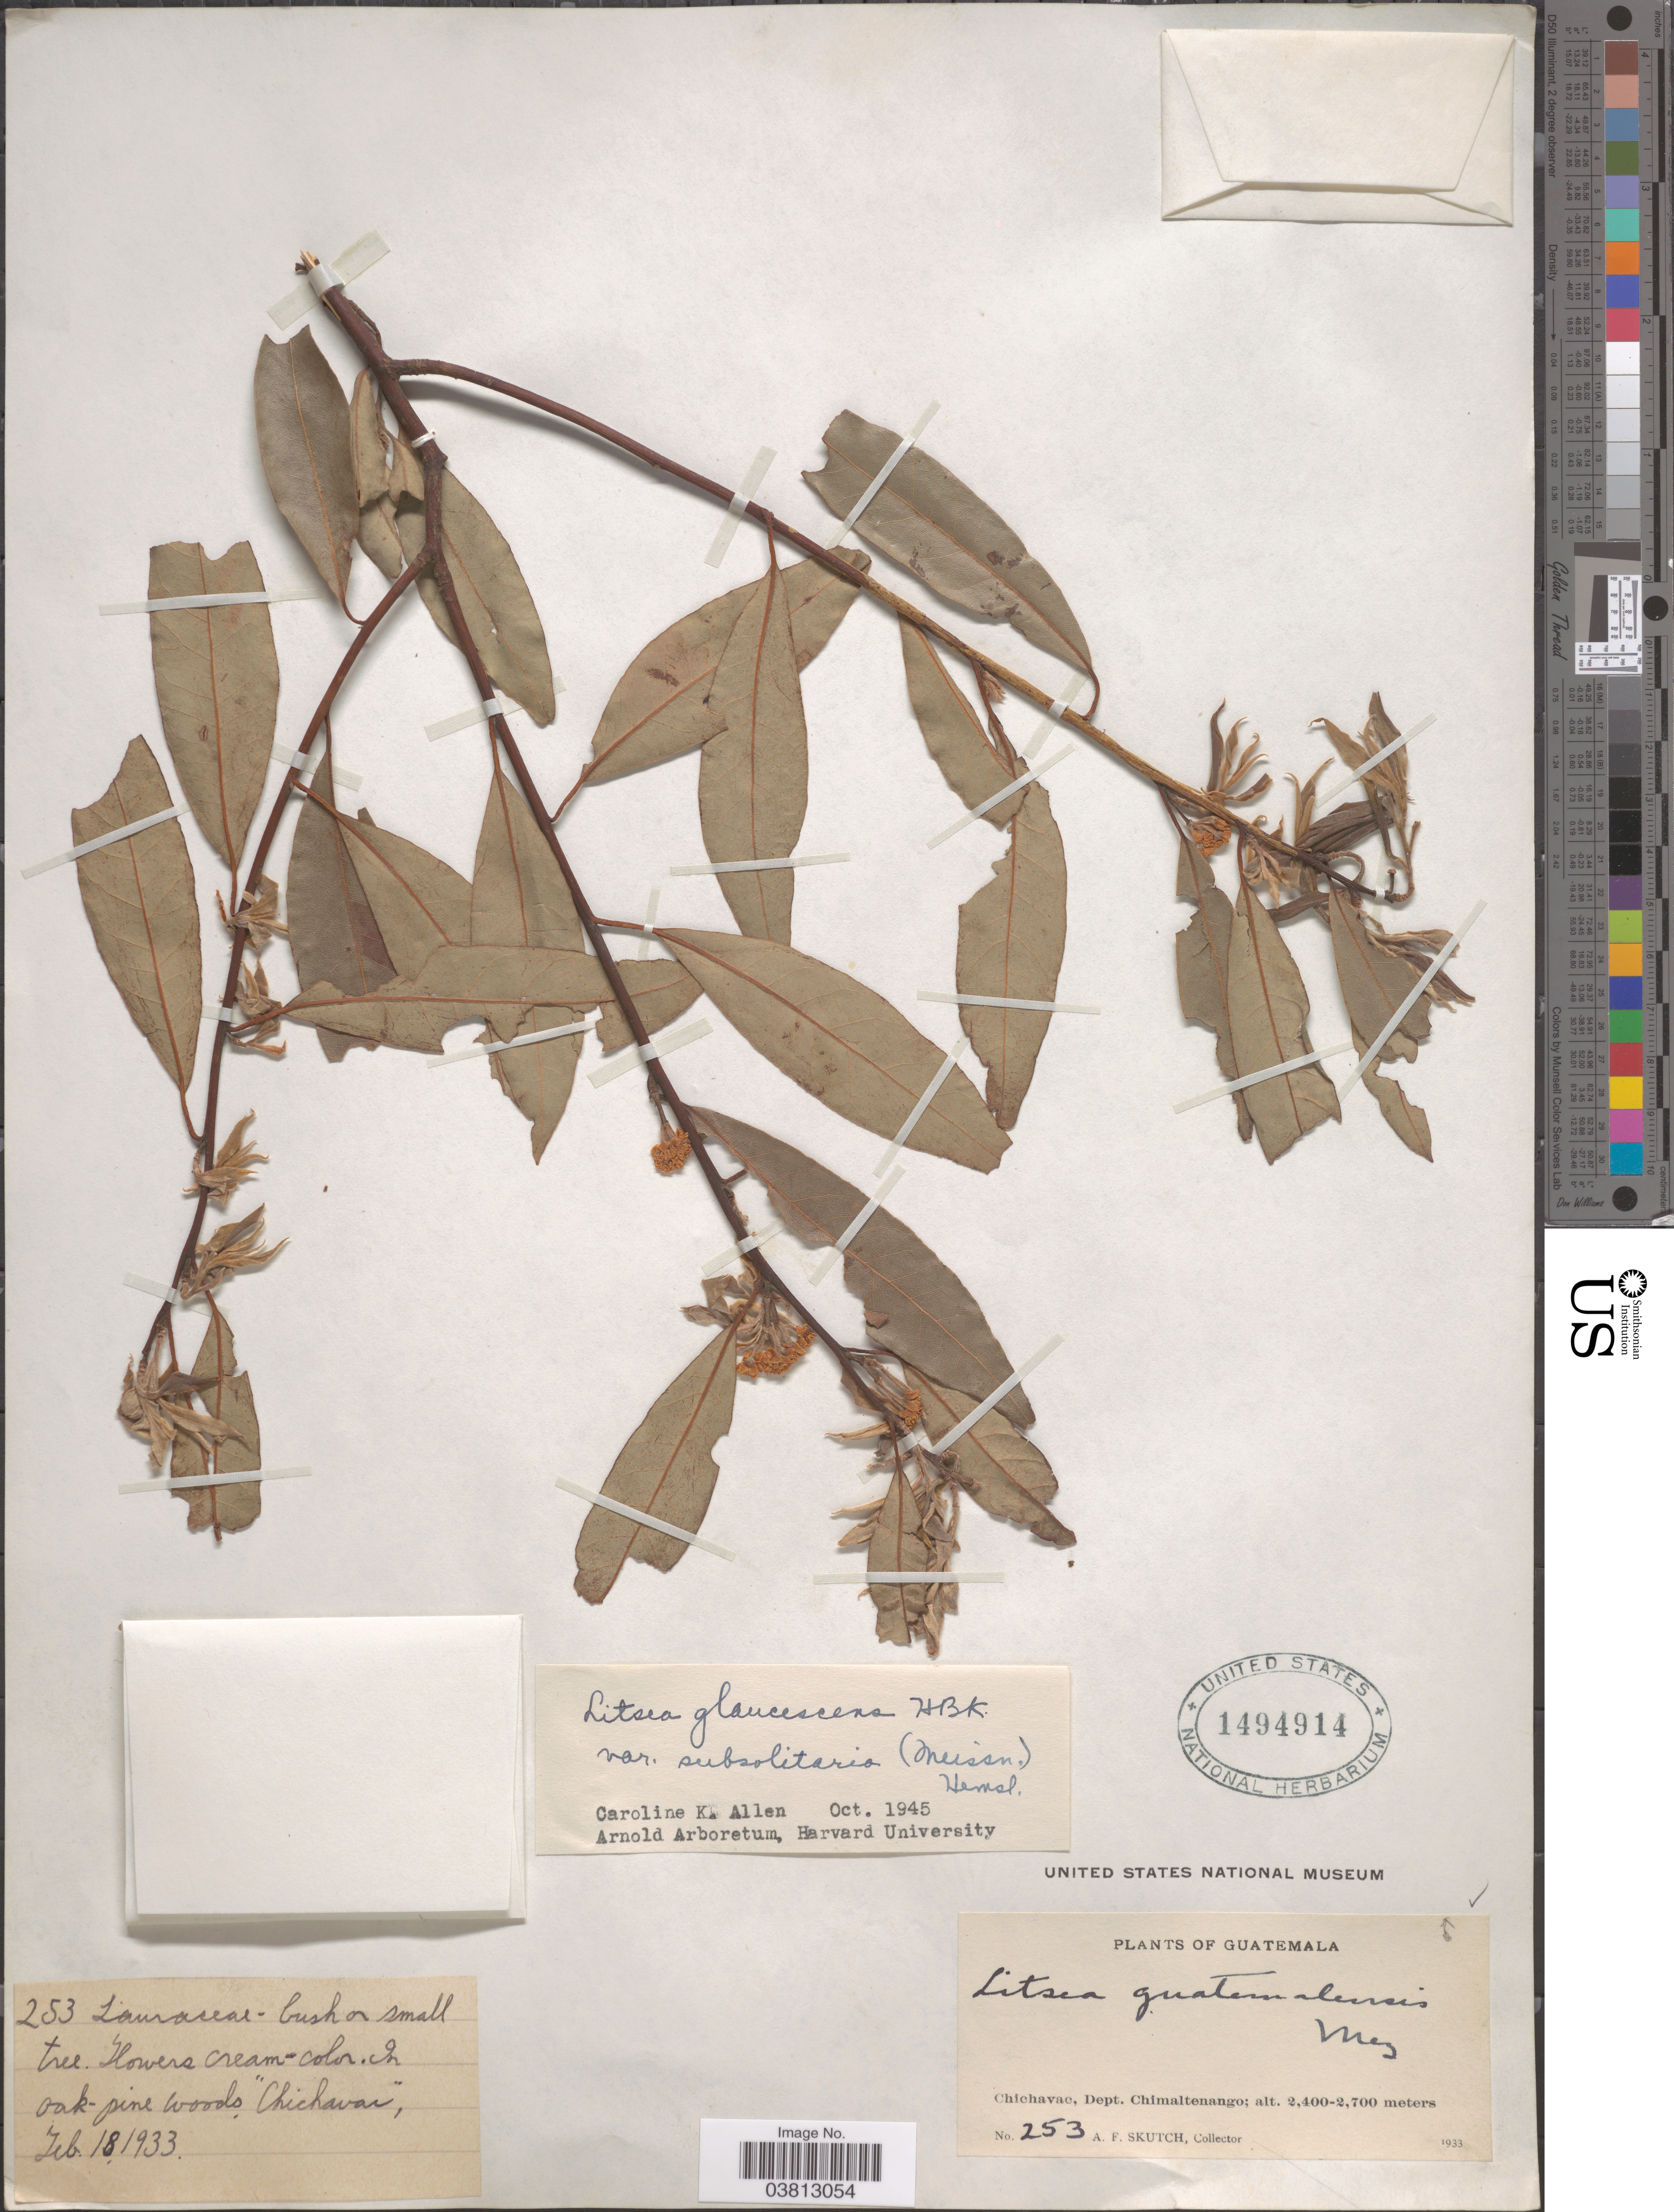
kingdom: Plantae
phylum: Tracheophyta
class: Magnoliopsida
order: Laurales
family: Lauraceae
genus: Litsea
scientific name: Litsea glaucescens var. subsolitaria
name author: Kunth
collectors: A. F. Skutch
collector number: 253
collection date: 1933-02-18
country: Guatemala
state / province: Chimaltenango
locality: Chichavac, Dept. Chimaltenango.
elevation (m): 2400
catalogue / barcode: US 1494914